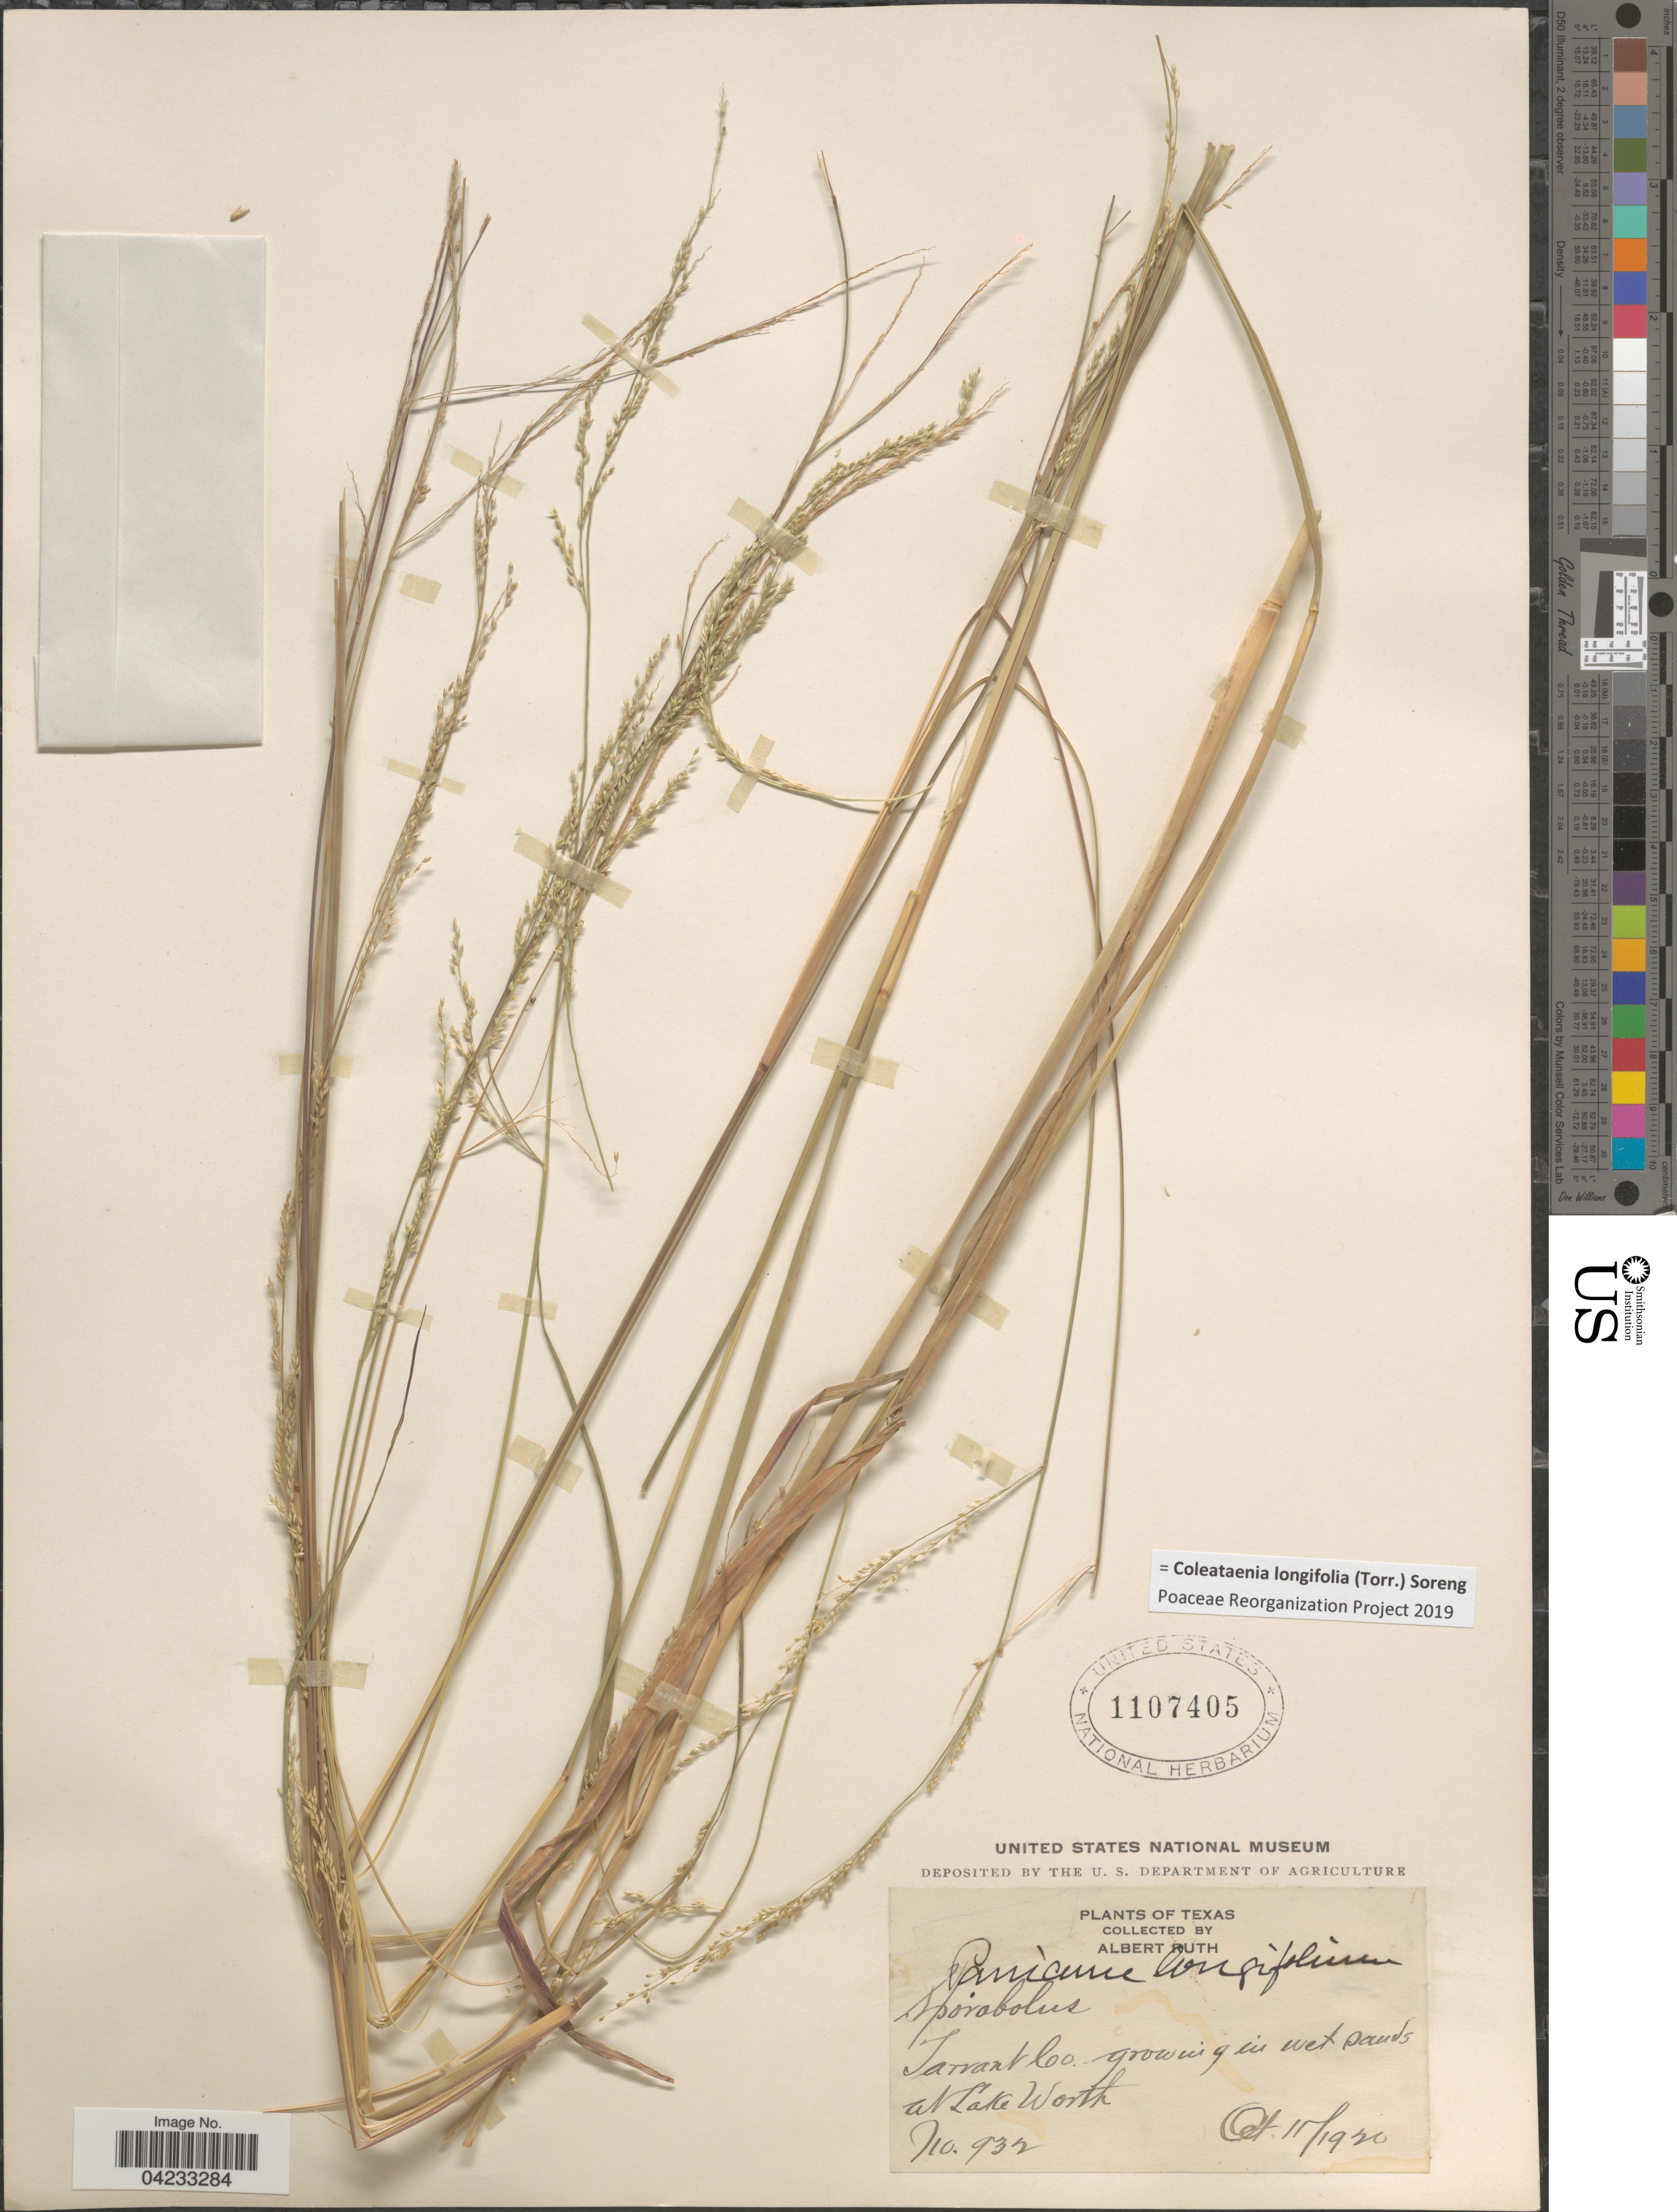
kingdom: Plantae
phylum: Tracheophyta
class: Liliopsida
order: Poales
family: Poaceae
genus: Coleataenia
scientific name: Coleataenia longifolia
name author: (Torr.) Soreng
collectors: A. Ruth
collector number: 932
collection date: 1920-10-11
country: United States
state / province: Texas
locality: Tarrant Co. Growing in wet sands at Lake Worth.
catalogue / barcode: US 1107405